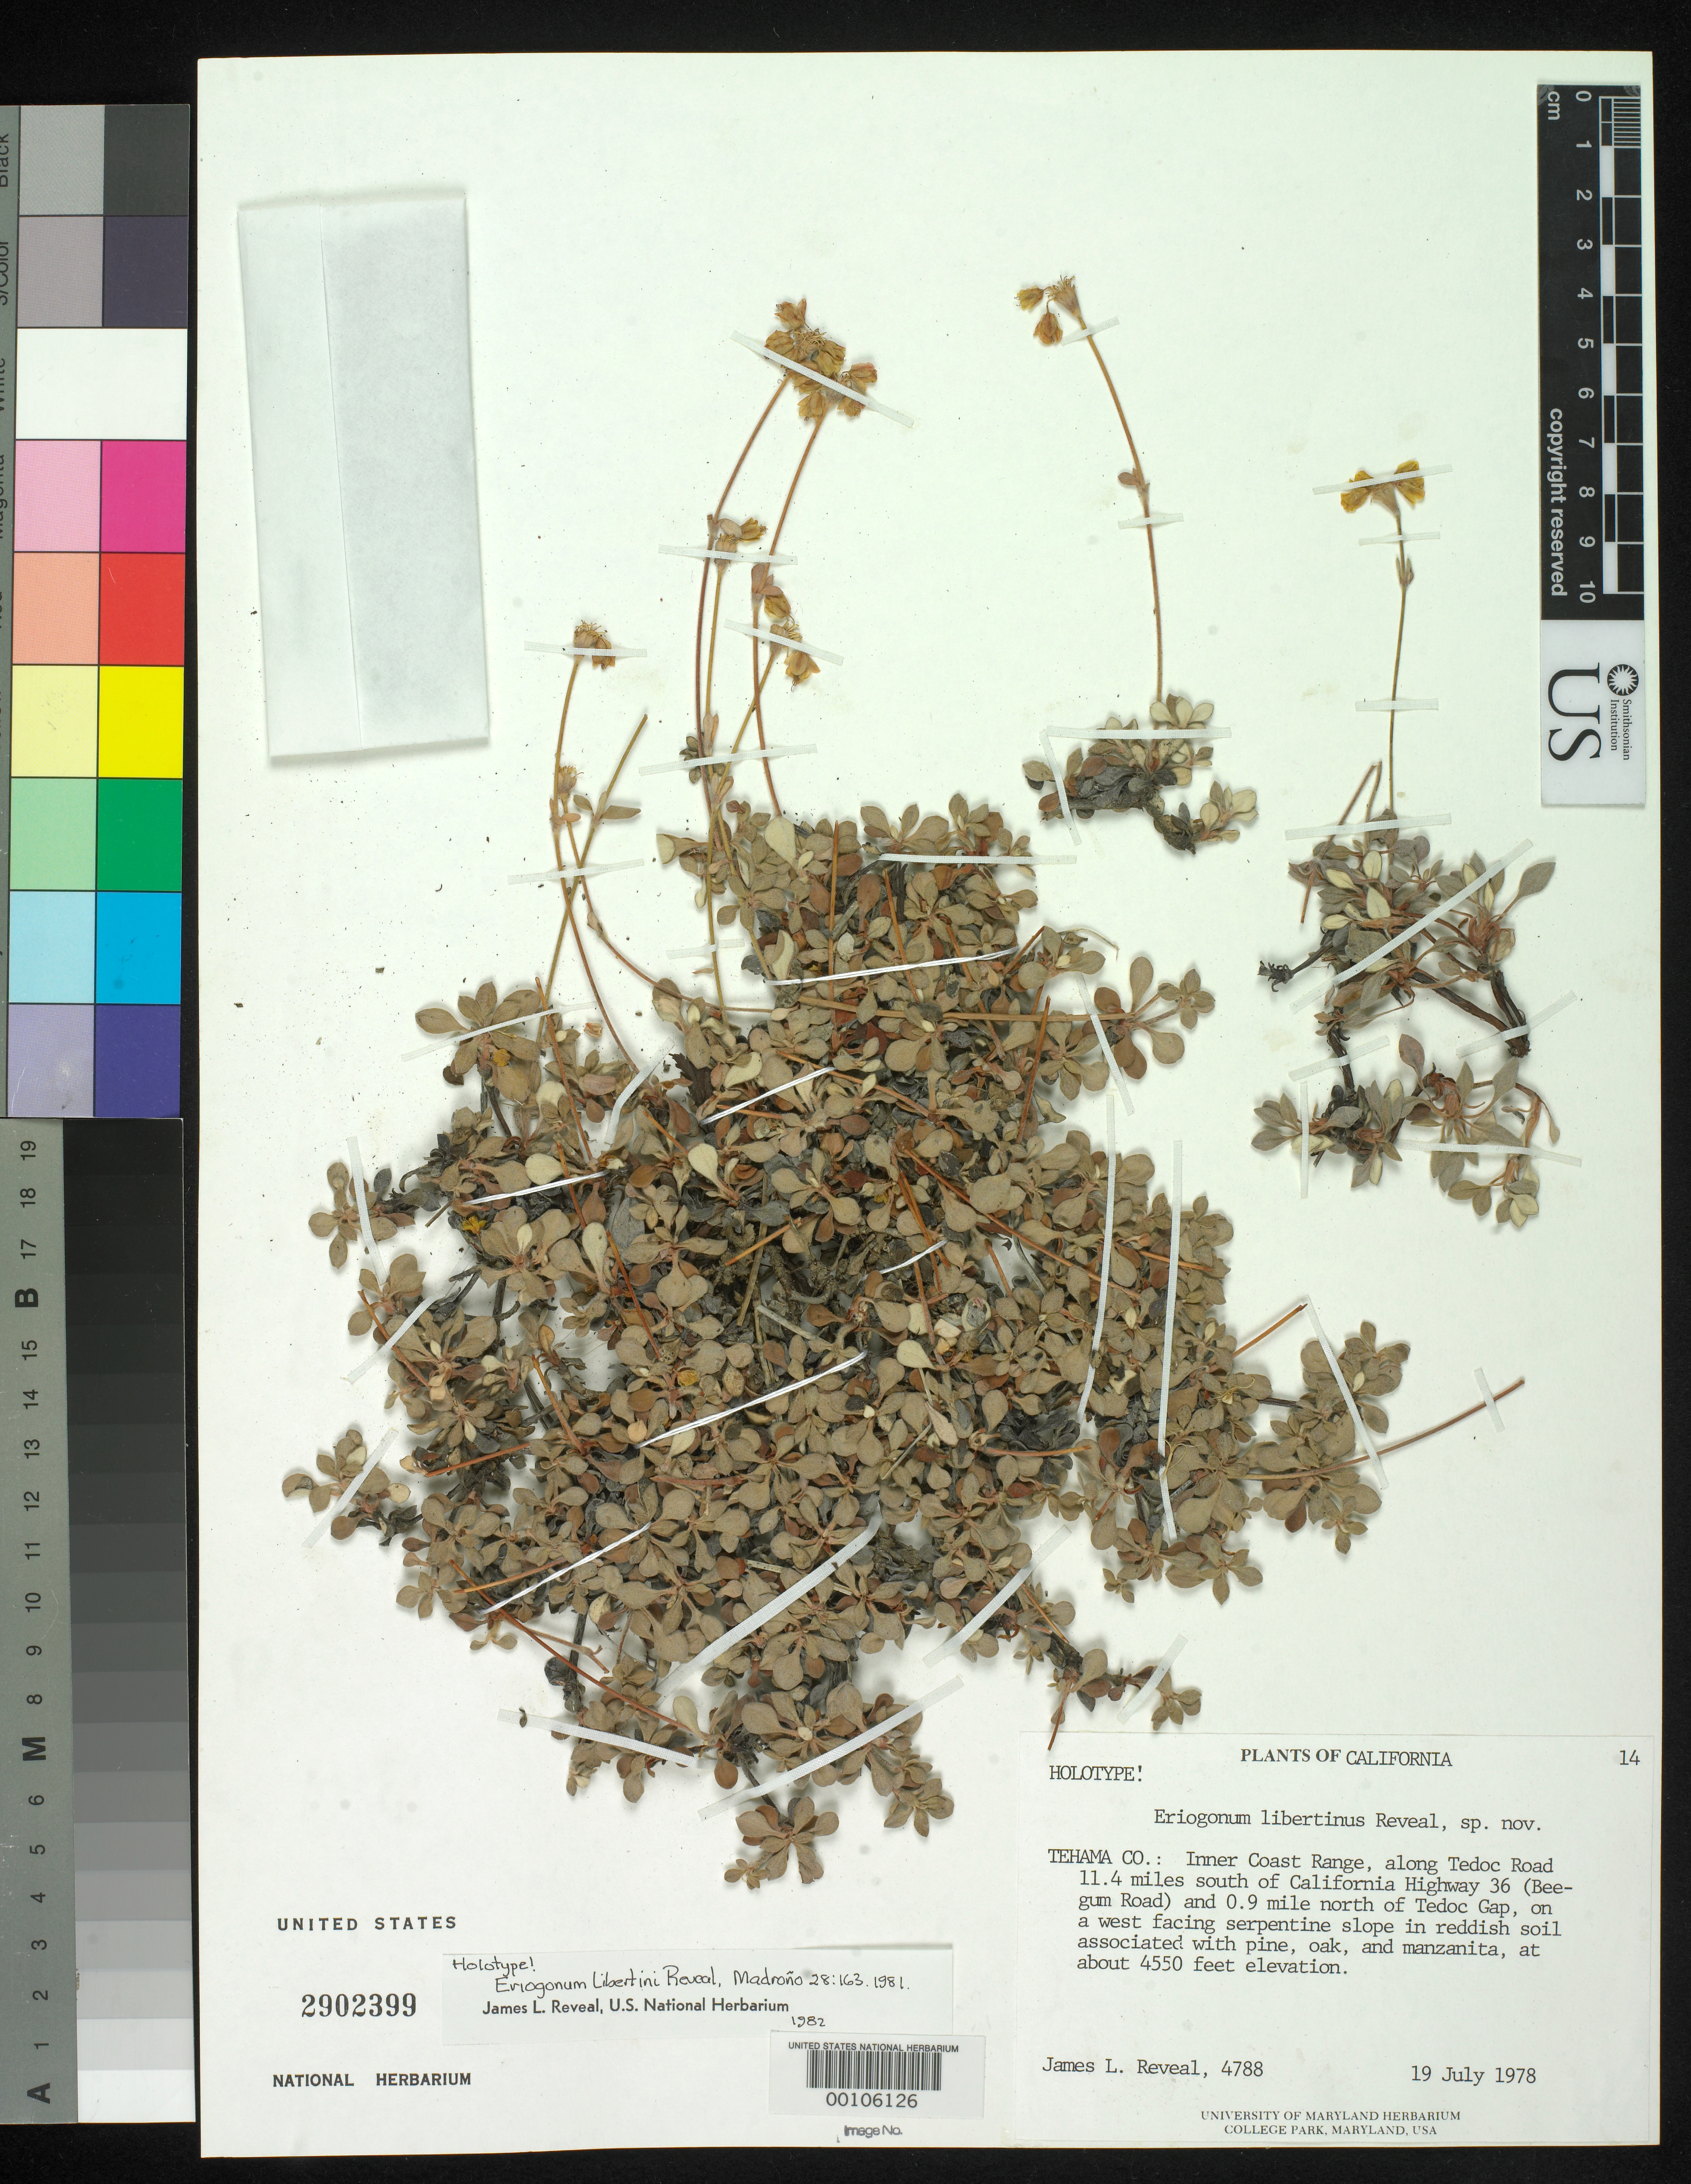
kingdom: Plantae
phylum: Tracheophyta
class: Magnoliopsida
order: Caryophyllales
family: Polygonaceae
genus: Eriogonum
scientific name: Eriogonum libertini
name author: Reveal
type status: Holotype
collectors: J. L. Reveal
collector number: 4788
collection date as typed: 19 Jul 1978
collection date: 1978-07-19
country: United States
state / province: California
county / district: Tehama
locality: Along Tedoc rd. 11.4 mi S of Calif. Hwy 36, and .9 mi N of Tedoc Gap; alt. 4550 ft.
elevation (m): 1387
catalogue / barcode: US 2902399